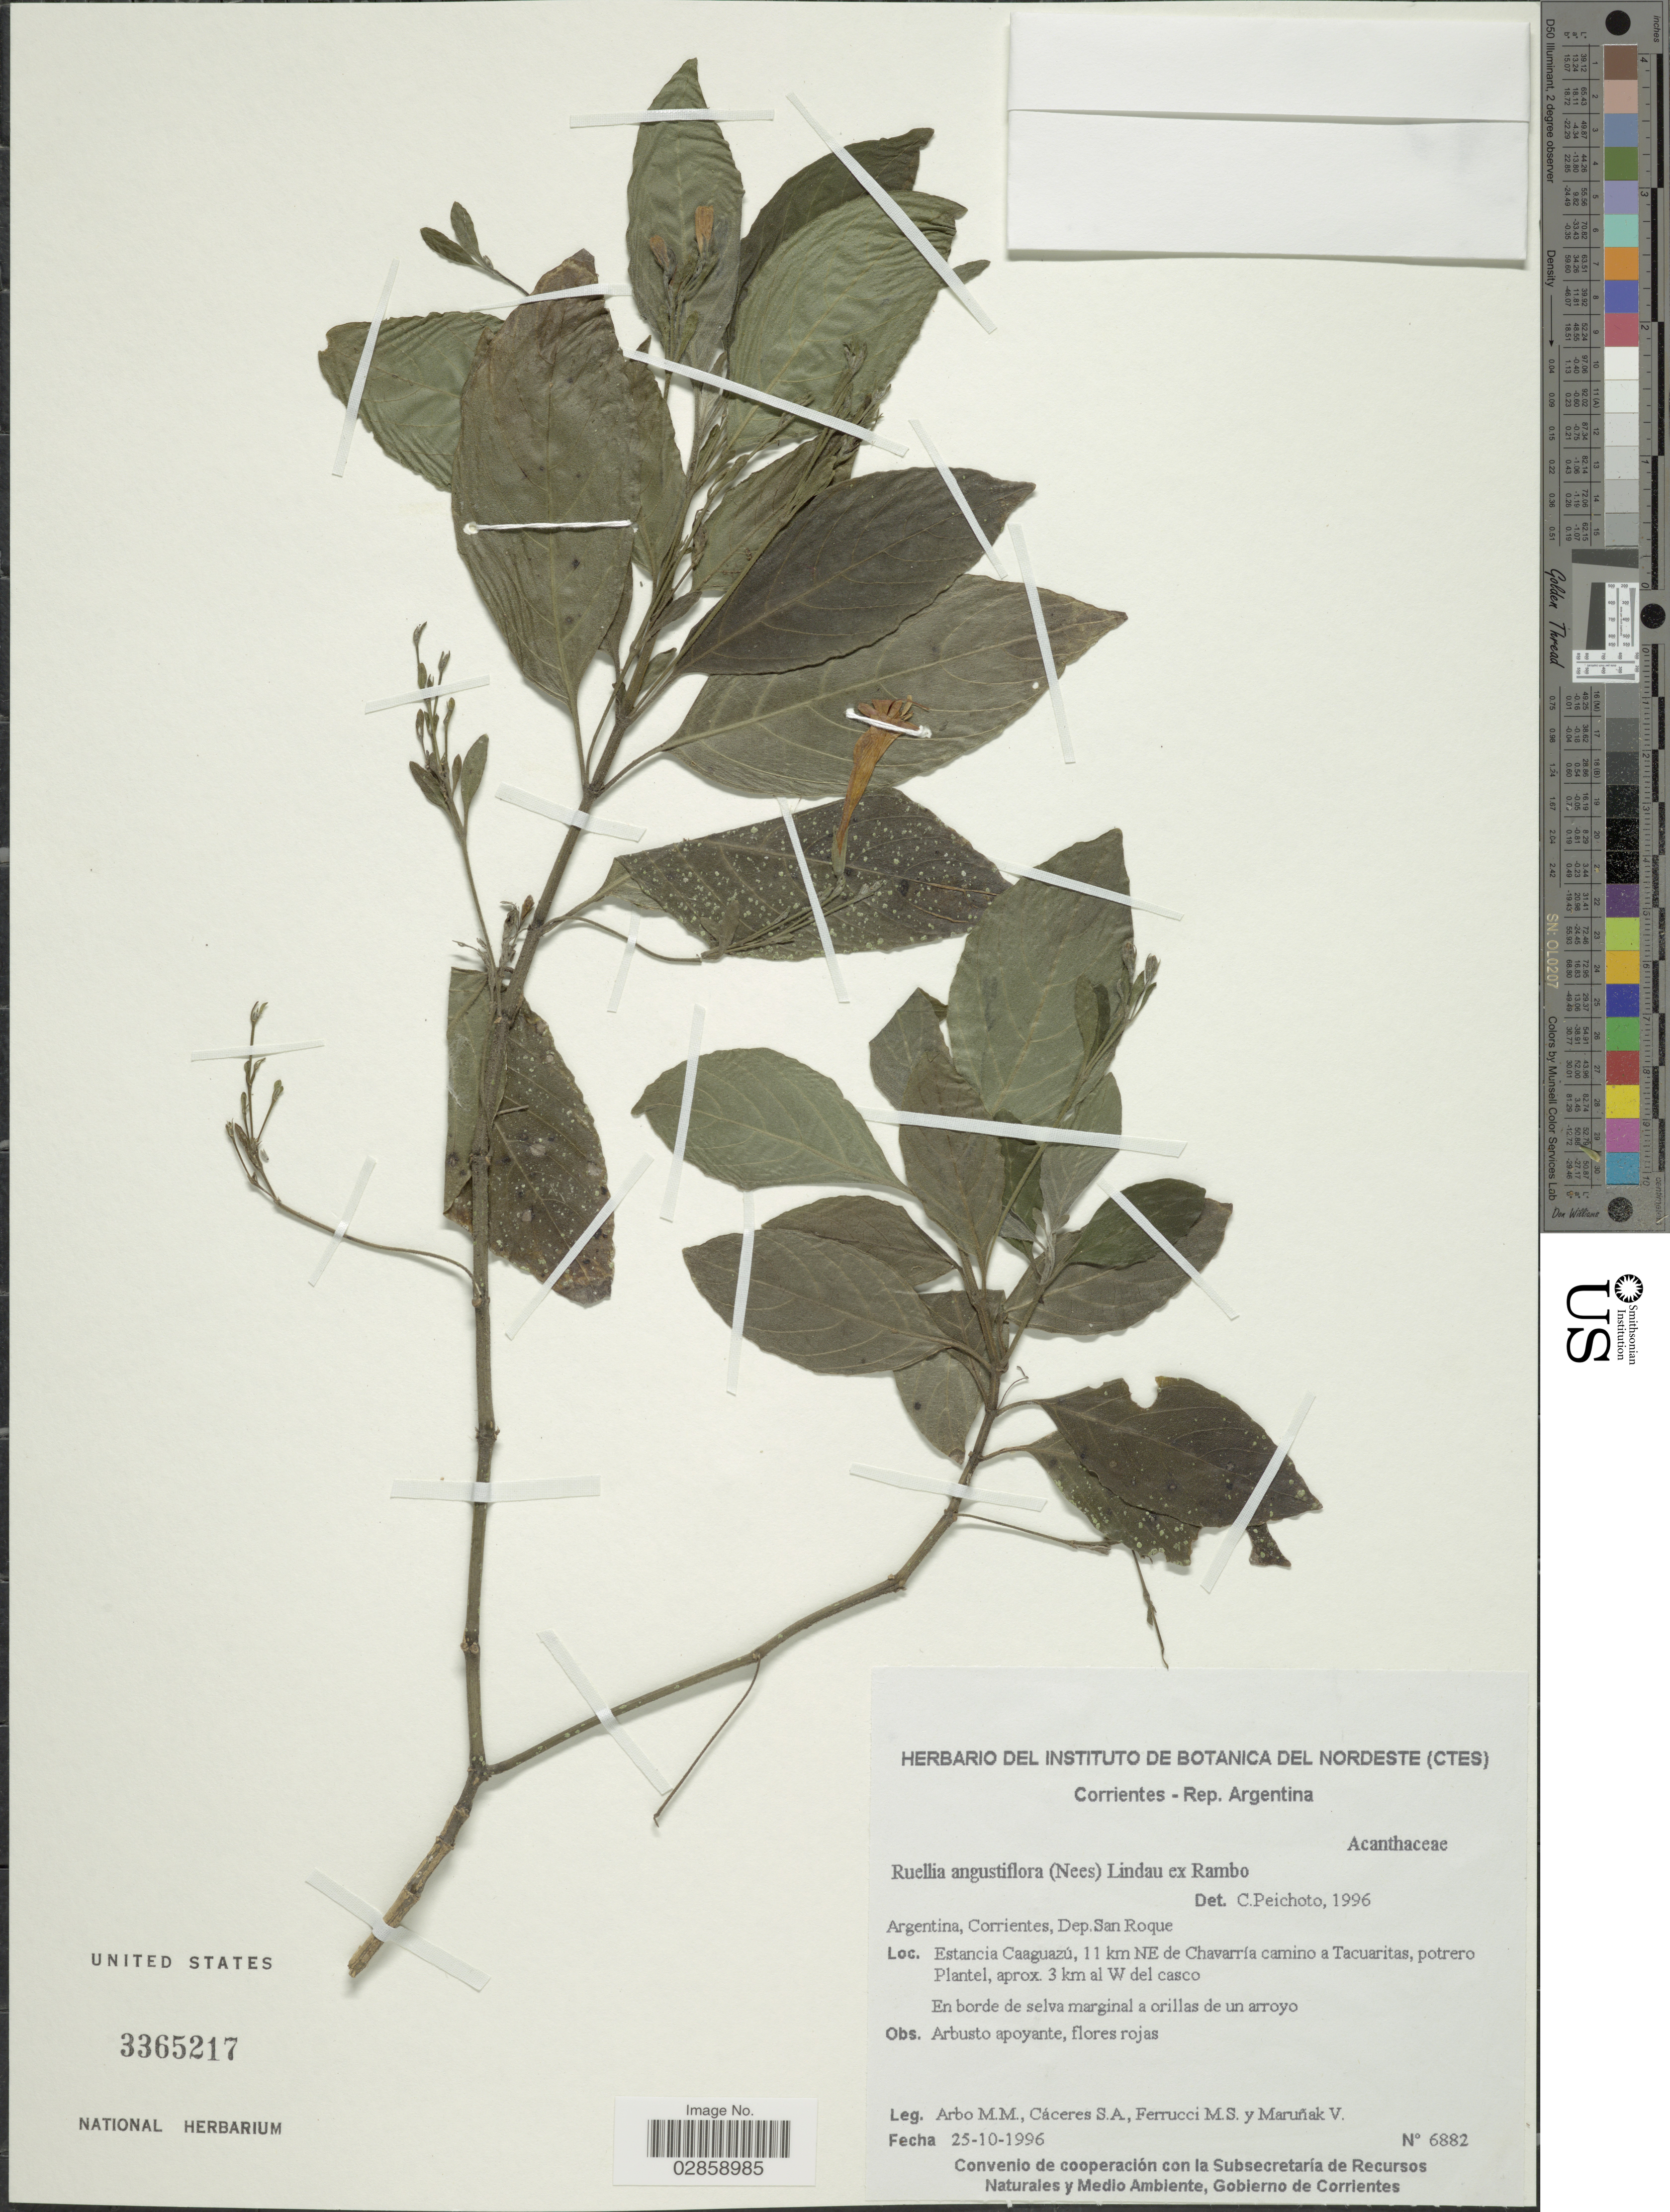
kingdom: Plantae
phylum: Tracheophyta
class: Magnoliopsida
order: Lamiales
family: Acanthaceae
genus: Ruellia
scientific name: Ruellia angustiflora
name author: (Nees) Lindau ex Rambo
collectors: M. M. Arbo, S. Cáceres, M. S. Ferrucci & V. Maruñak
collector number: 6882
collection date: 1996-10-25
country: Argentina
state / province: Corrientes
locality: Dep. San Roque. Estancia Caaguazú, 11 km NE de Chavarría camino a Tacuaritas, potrero Plantel, aprox. 3 km al W del casco.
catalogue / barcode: US 3365217